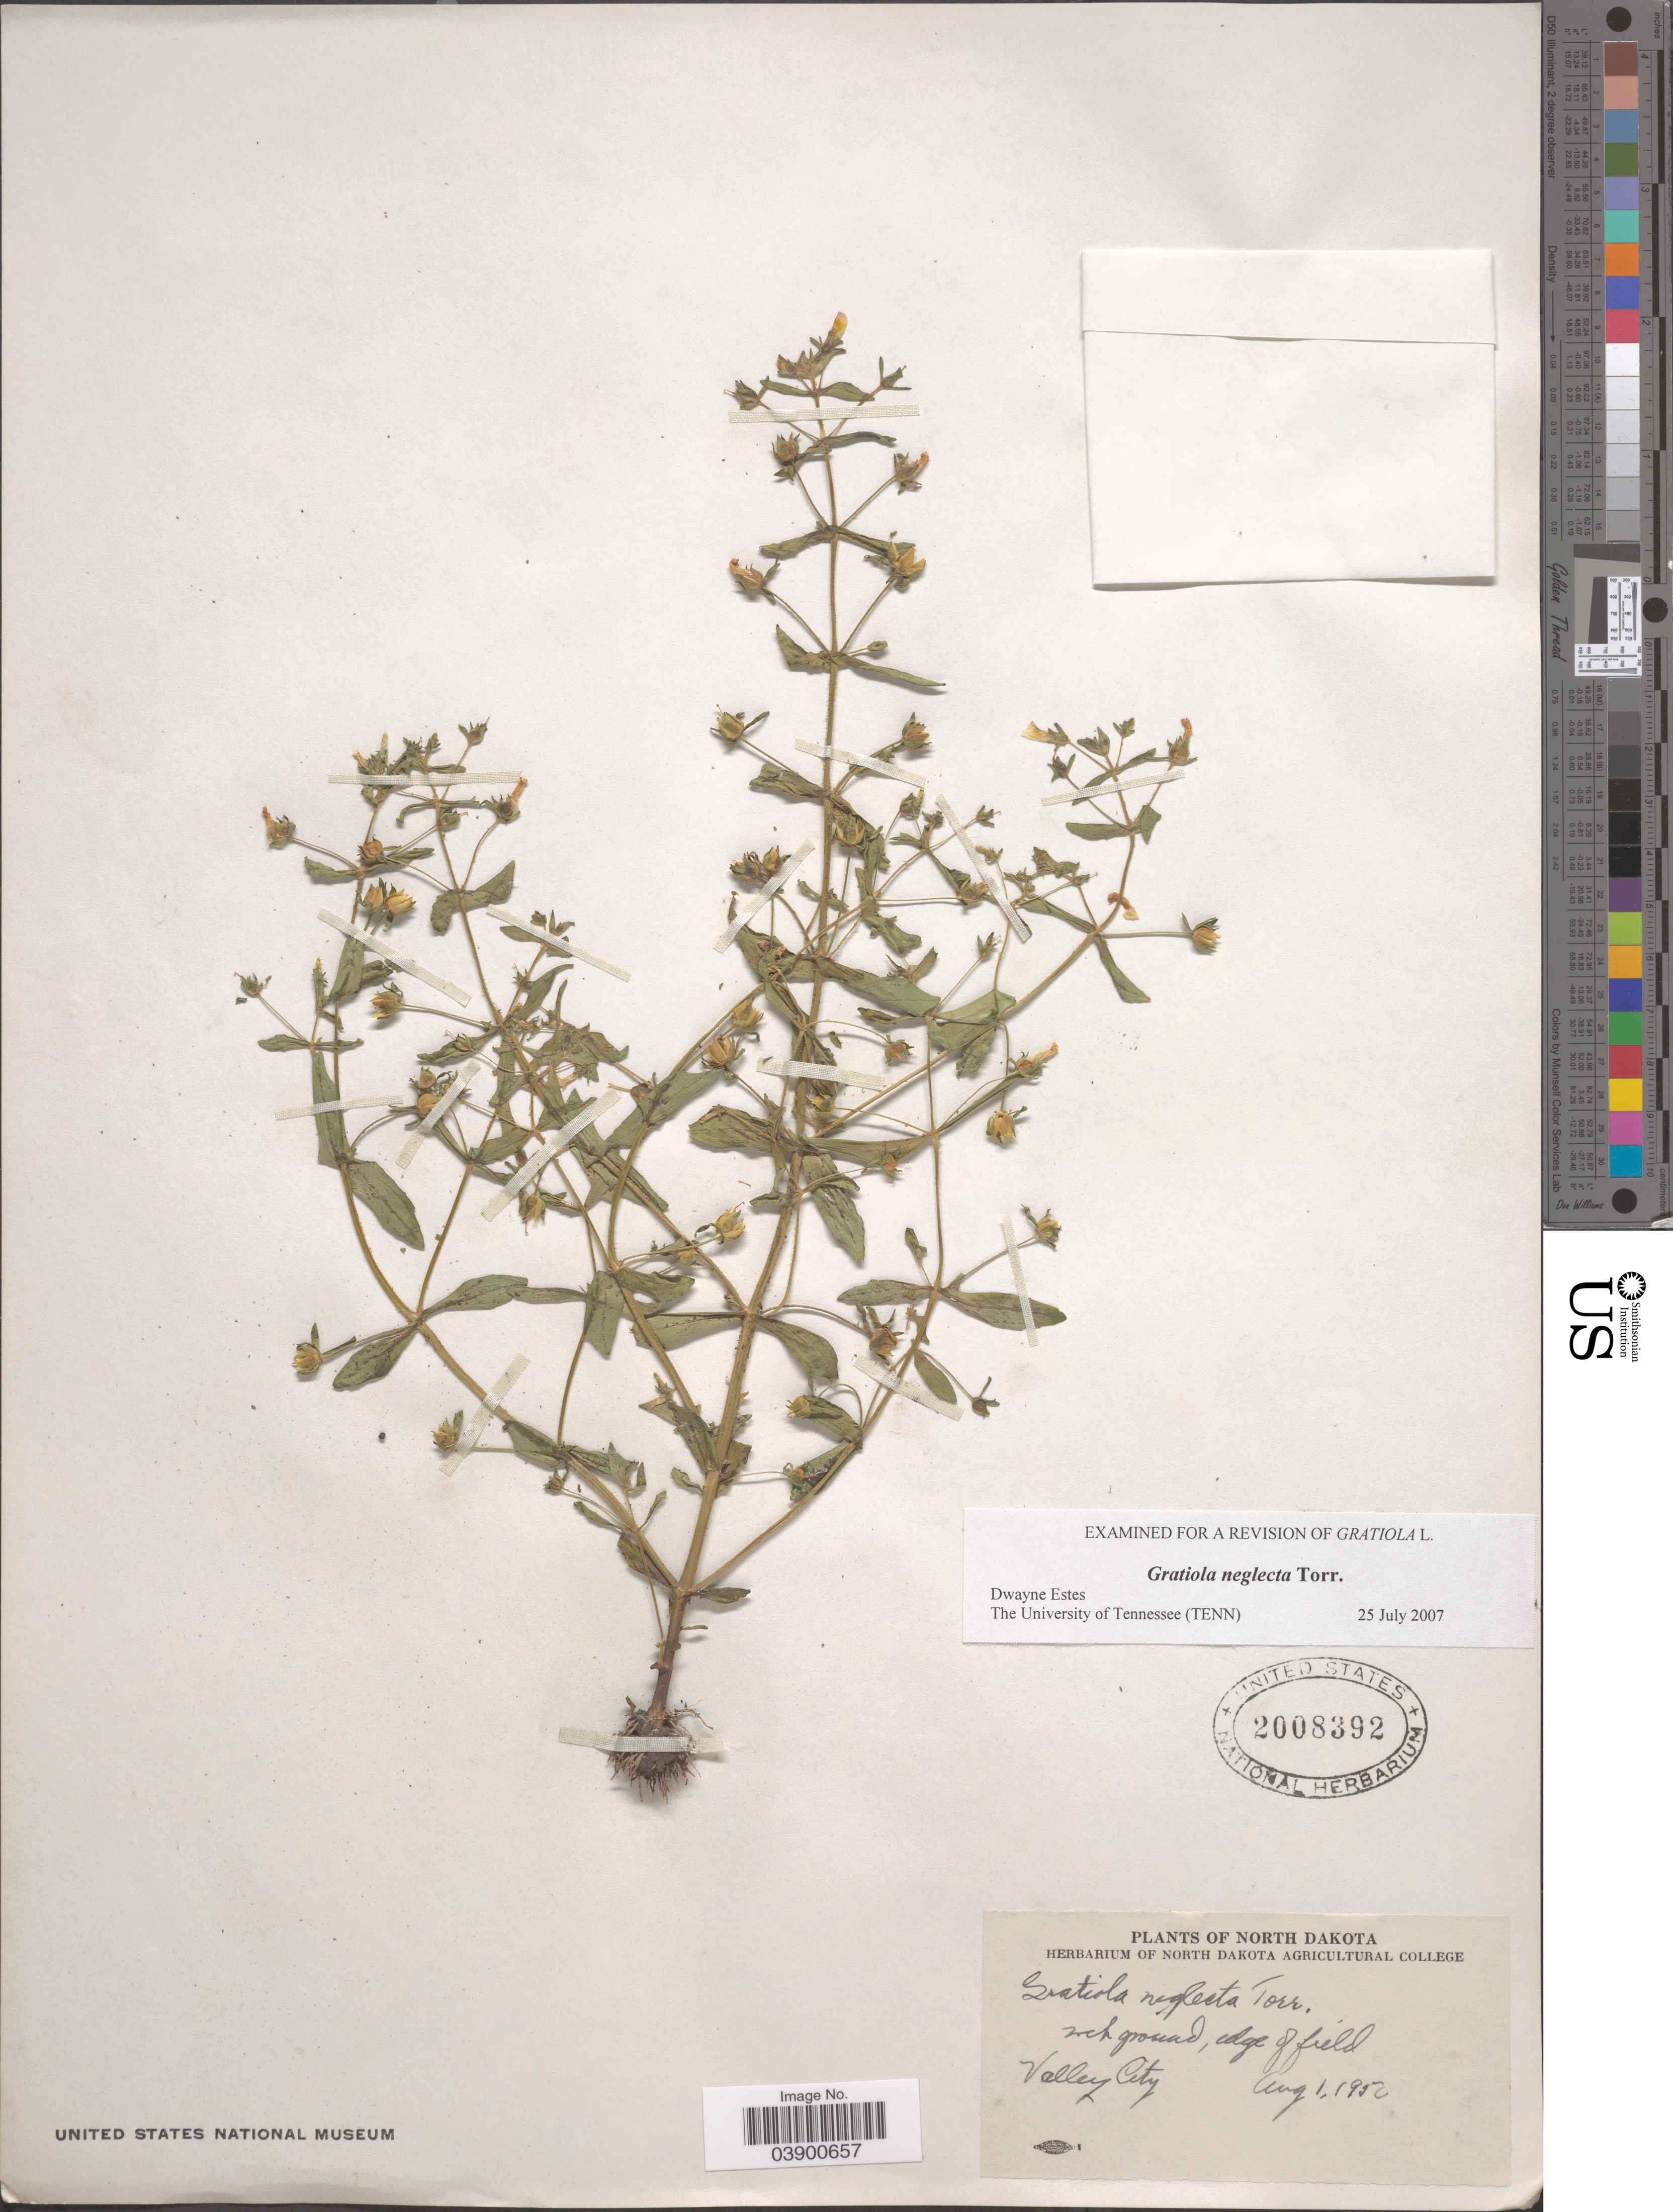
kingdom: Plantae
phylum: Tracheophyta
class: Magnoliopsida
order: Lamiales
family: Plantaginaceae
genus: Gratiola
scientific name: Gratiola neglecta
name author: Torr.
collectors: ex herb. North Dakota Agricultural College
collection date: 1950-08-01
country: United States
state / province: North Dakota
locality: Edge of field. Valley City.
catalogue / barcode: US 2008392